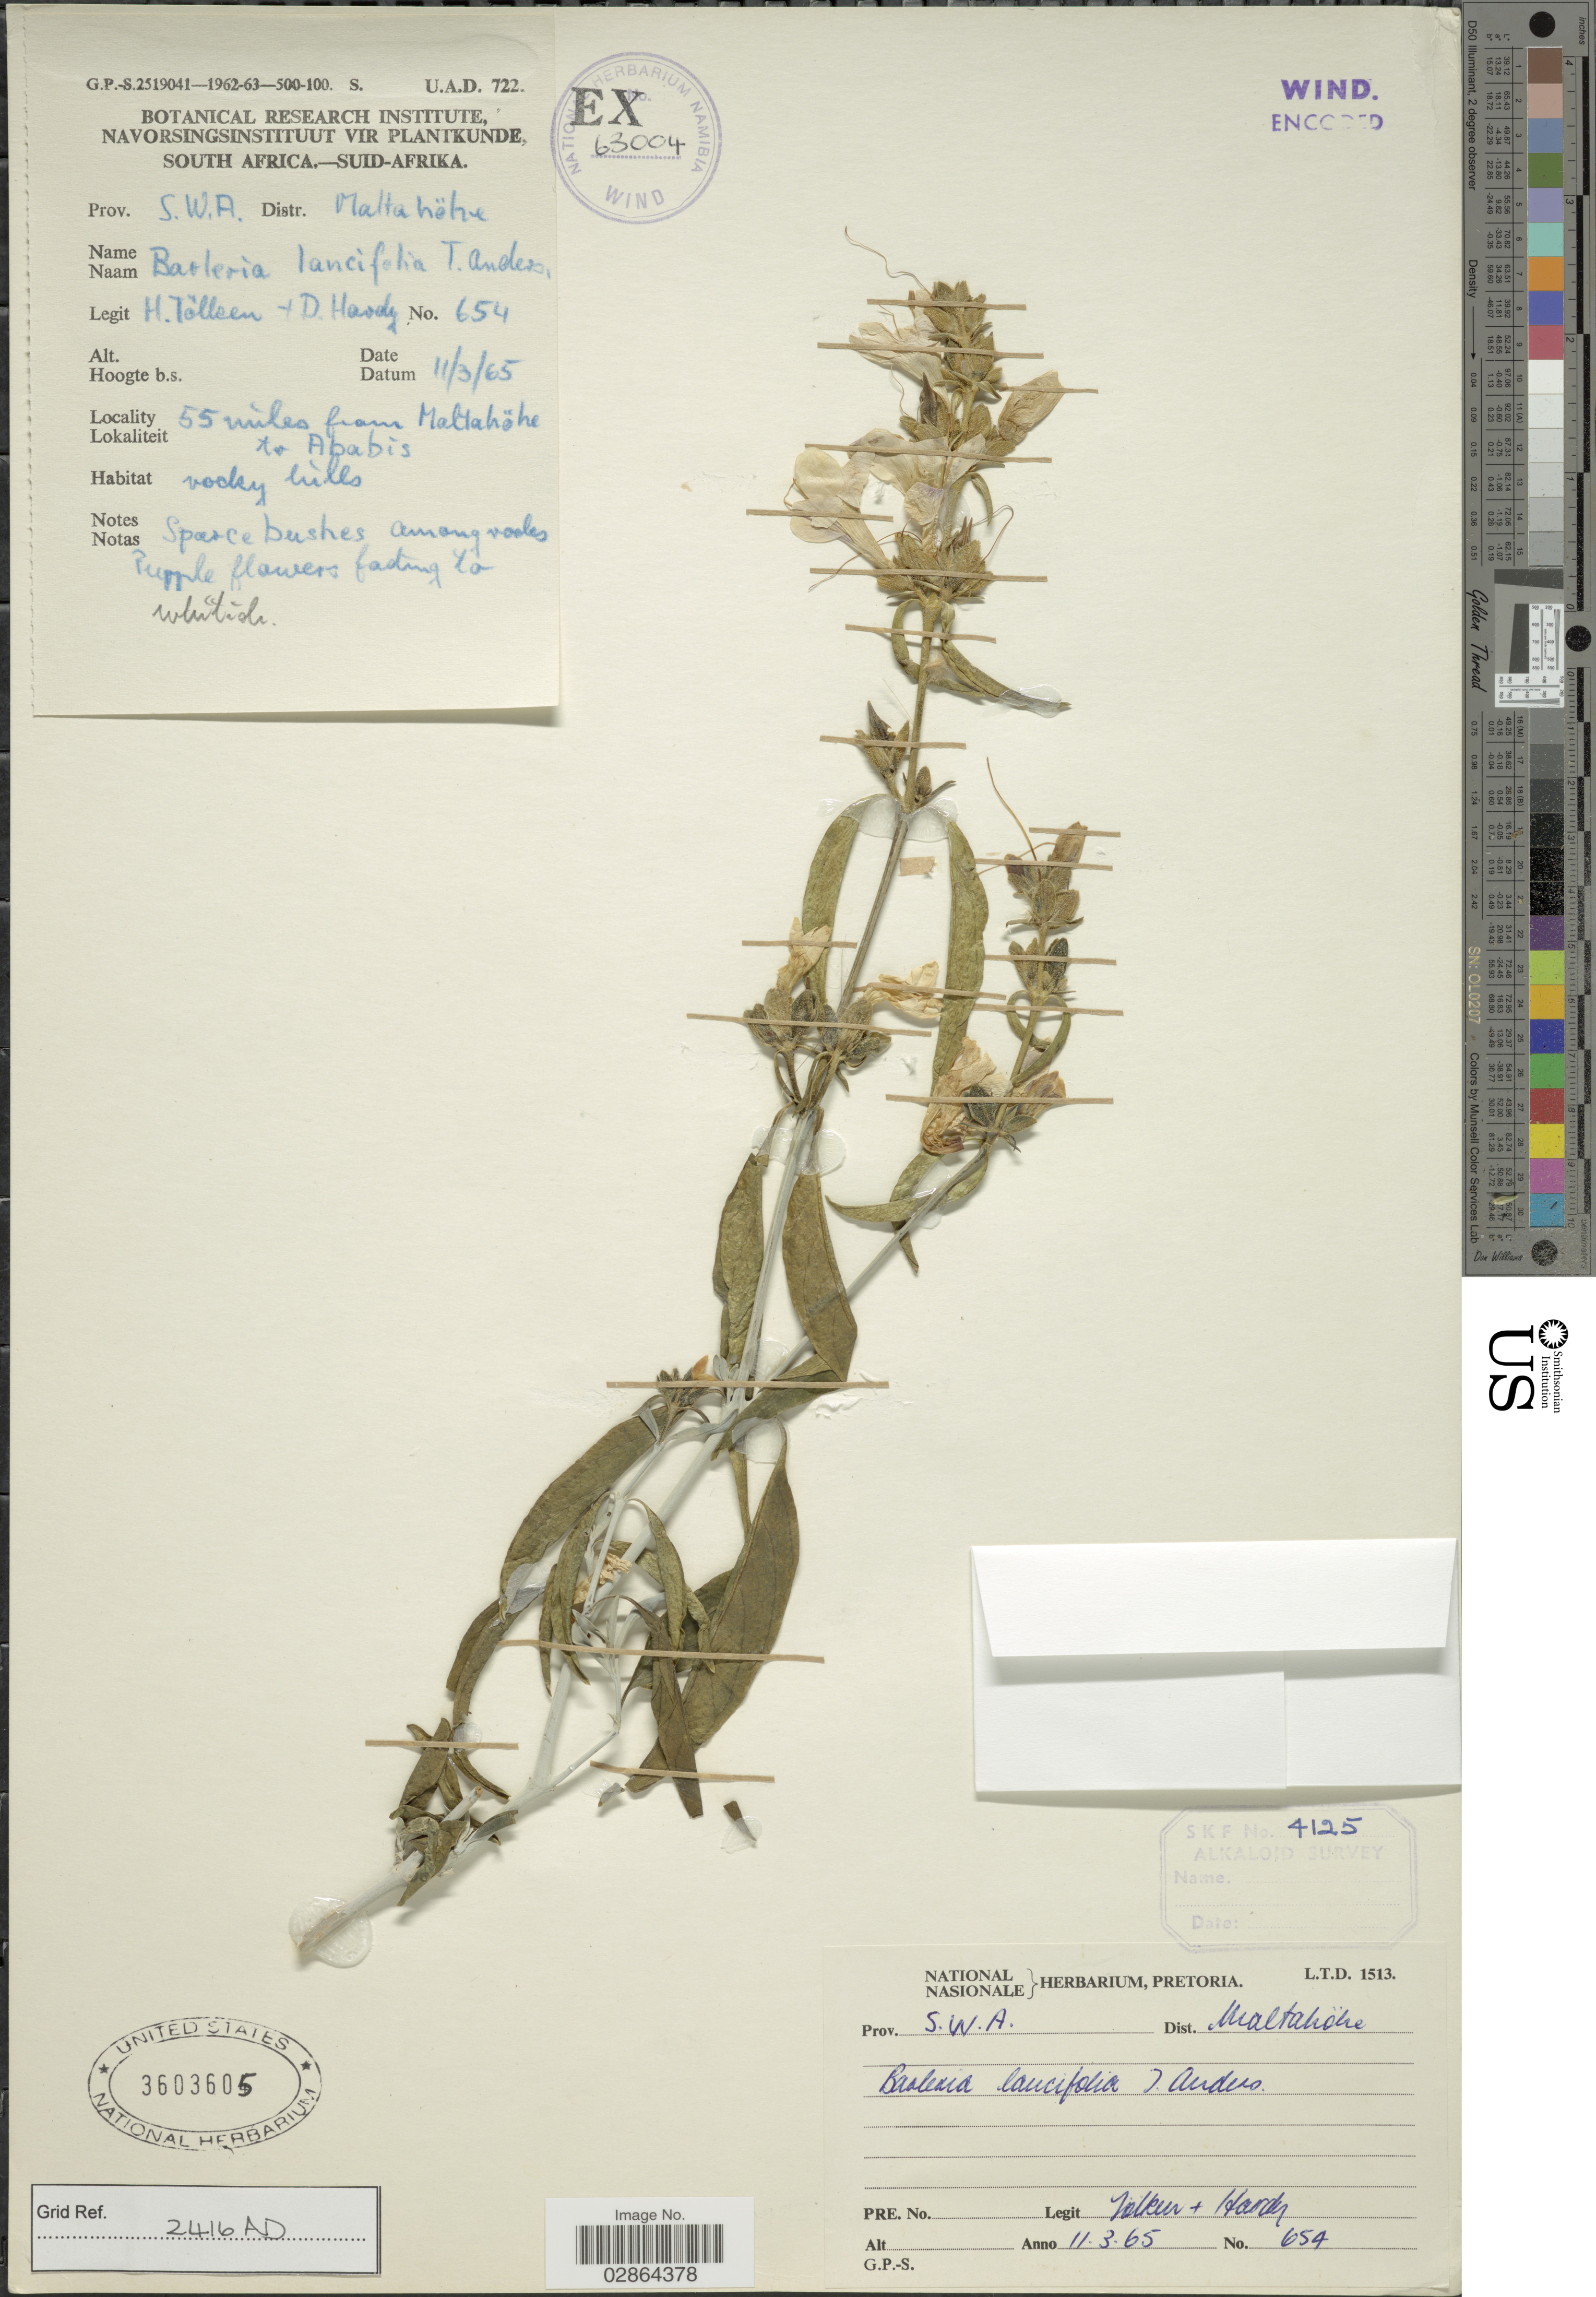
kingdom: Plantae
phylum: Tracheophyta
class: Magnoliopsida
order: Lamiales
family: Acanthaceae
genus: Barleria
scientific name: Barleria lancifolia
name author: T. Anderson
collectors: H. R. Tölken & D. Hardy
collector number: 654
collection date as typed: Transcribed d/m/y: 11/3/65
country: Namibia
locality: Prov. S.W.A. Distr. Maltahöhe. 55 miles from Maltahöhe to Ababis.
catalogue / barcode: US 3603605